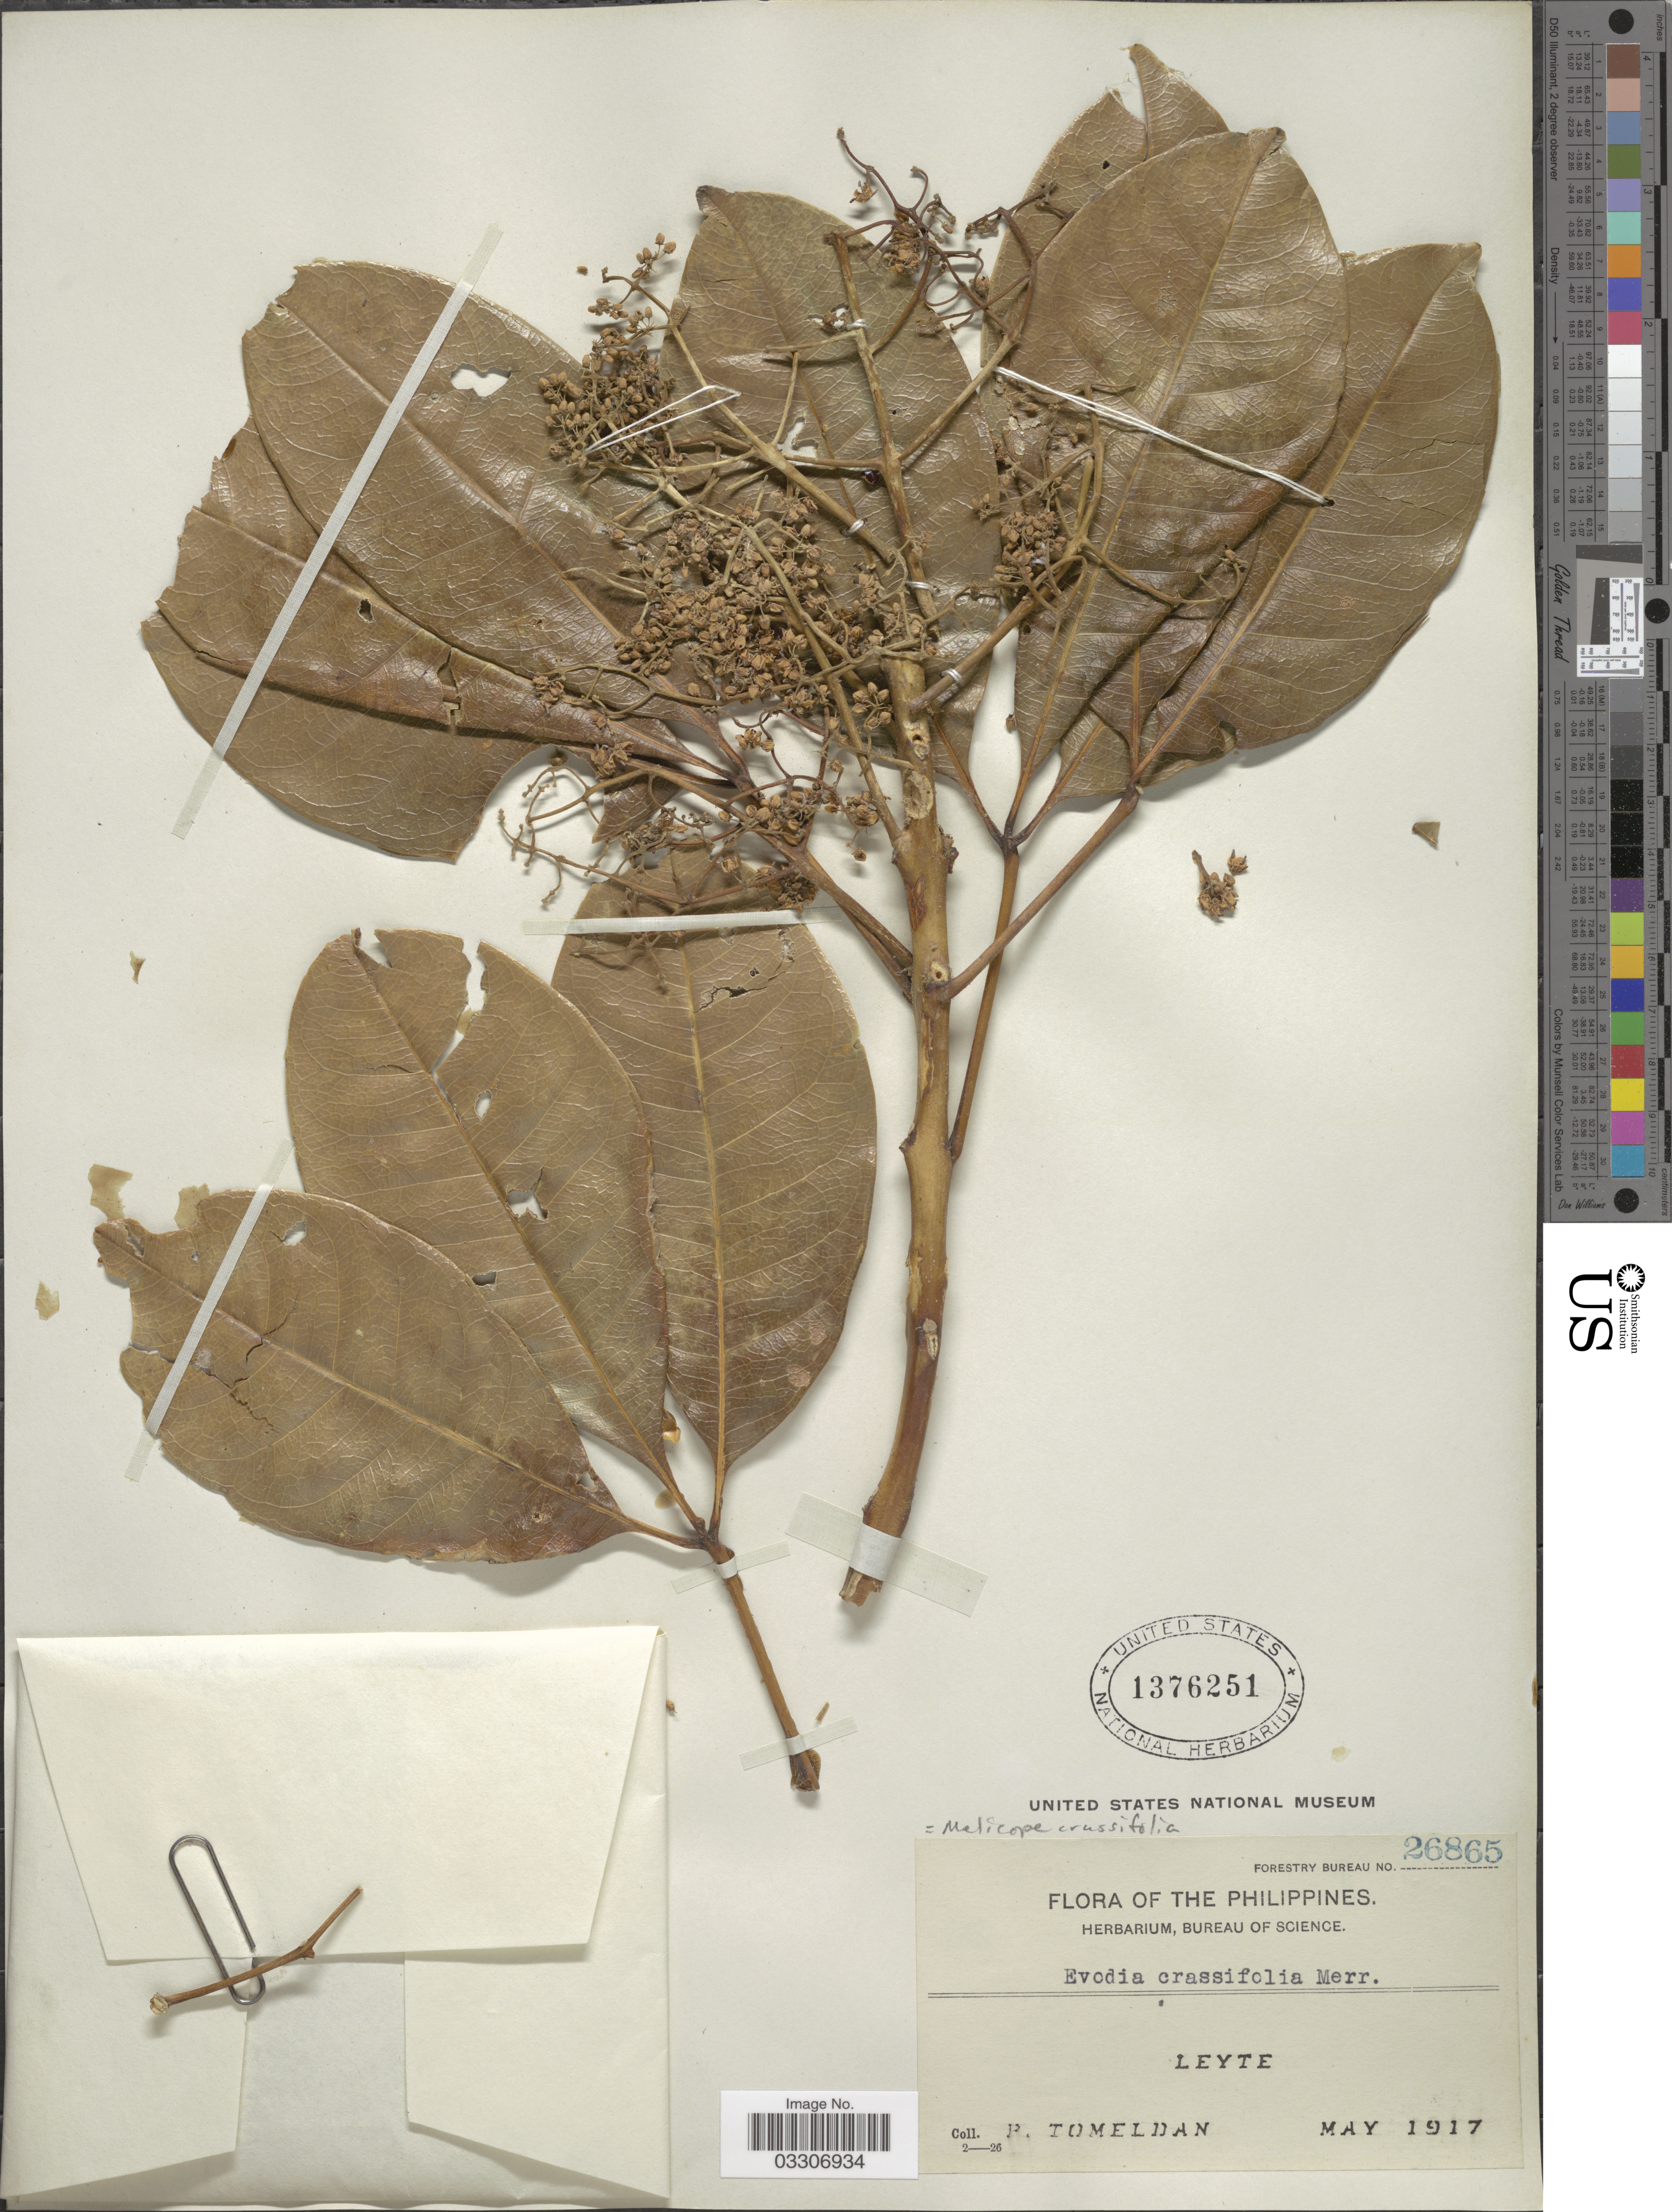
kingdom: Plantae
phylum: Tracheophyta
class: Magnoliopsida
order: Sapindales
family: Rutaceae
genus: Melicope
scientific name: Melicope crassifolia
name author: (Merr.) T.G. Hartley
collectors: P. Tomeldan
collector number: Forestry Bureau 26865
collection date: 1917-05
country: Philippines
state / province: Eastern Visayas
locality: Leyte.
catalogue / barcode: US 1376251